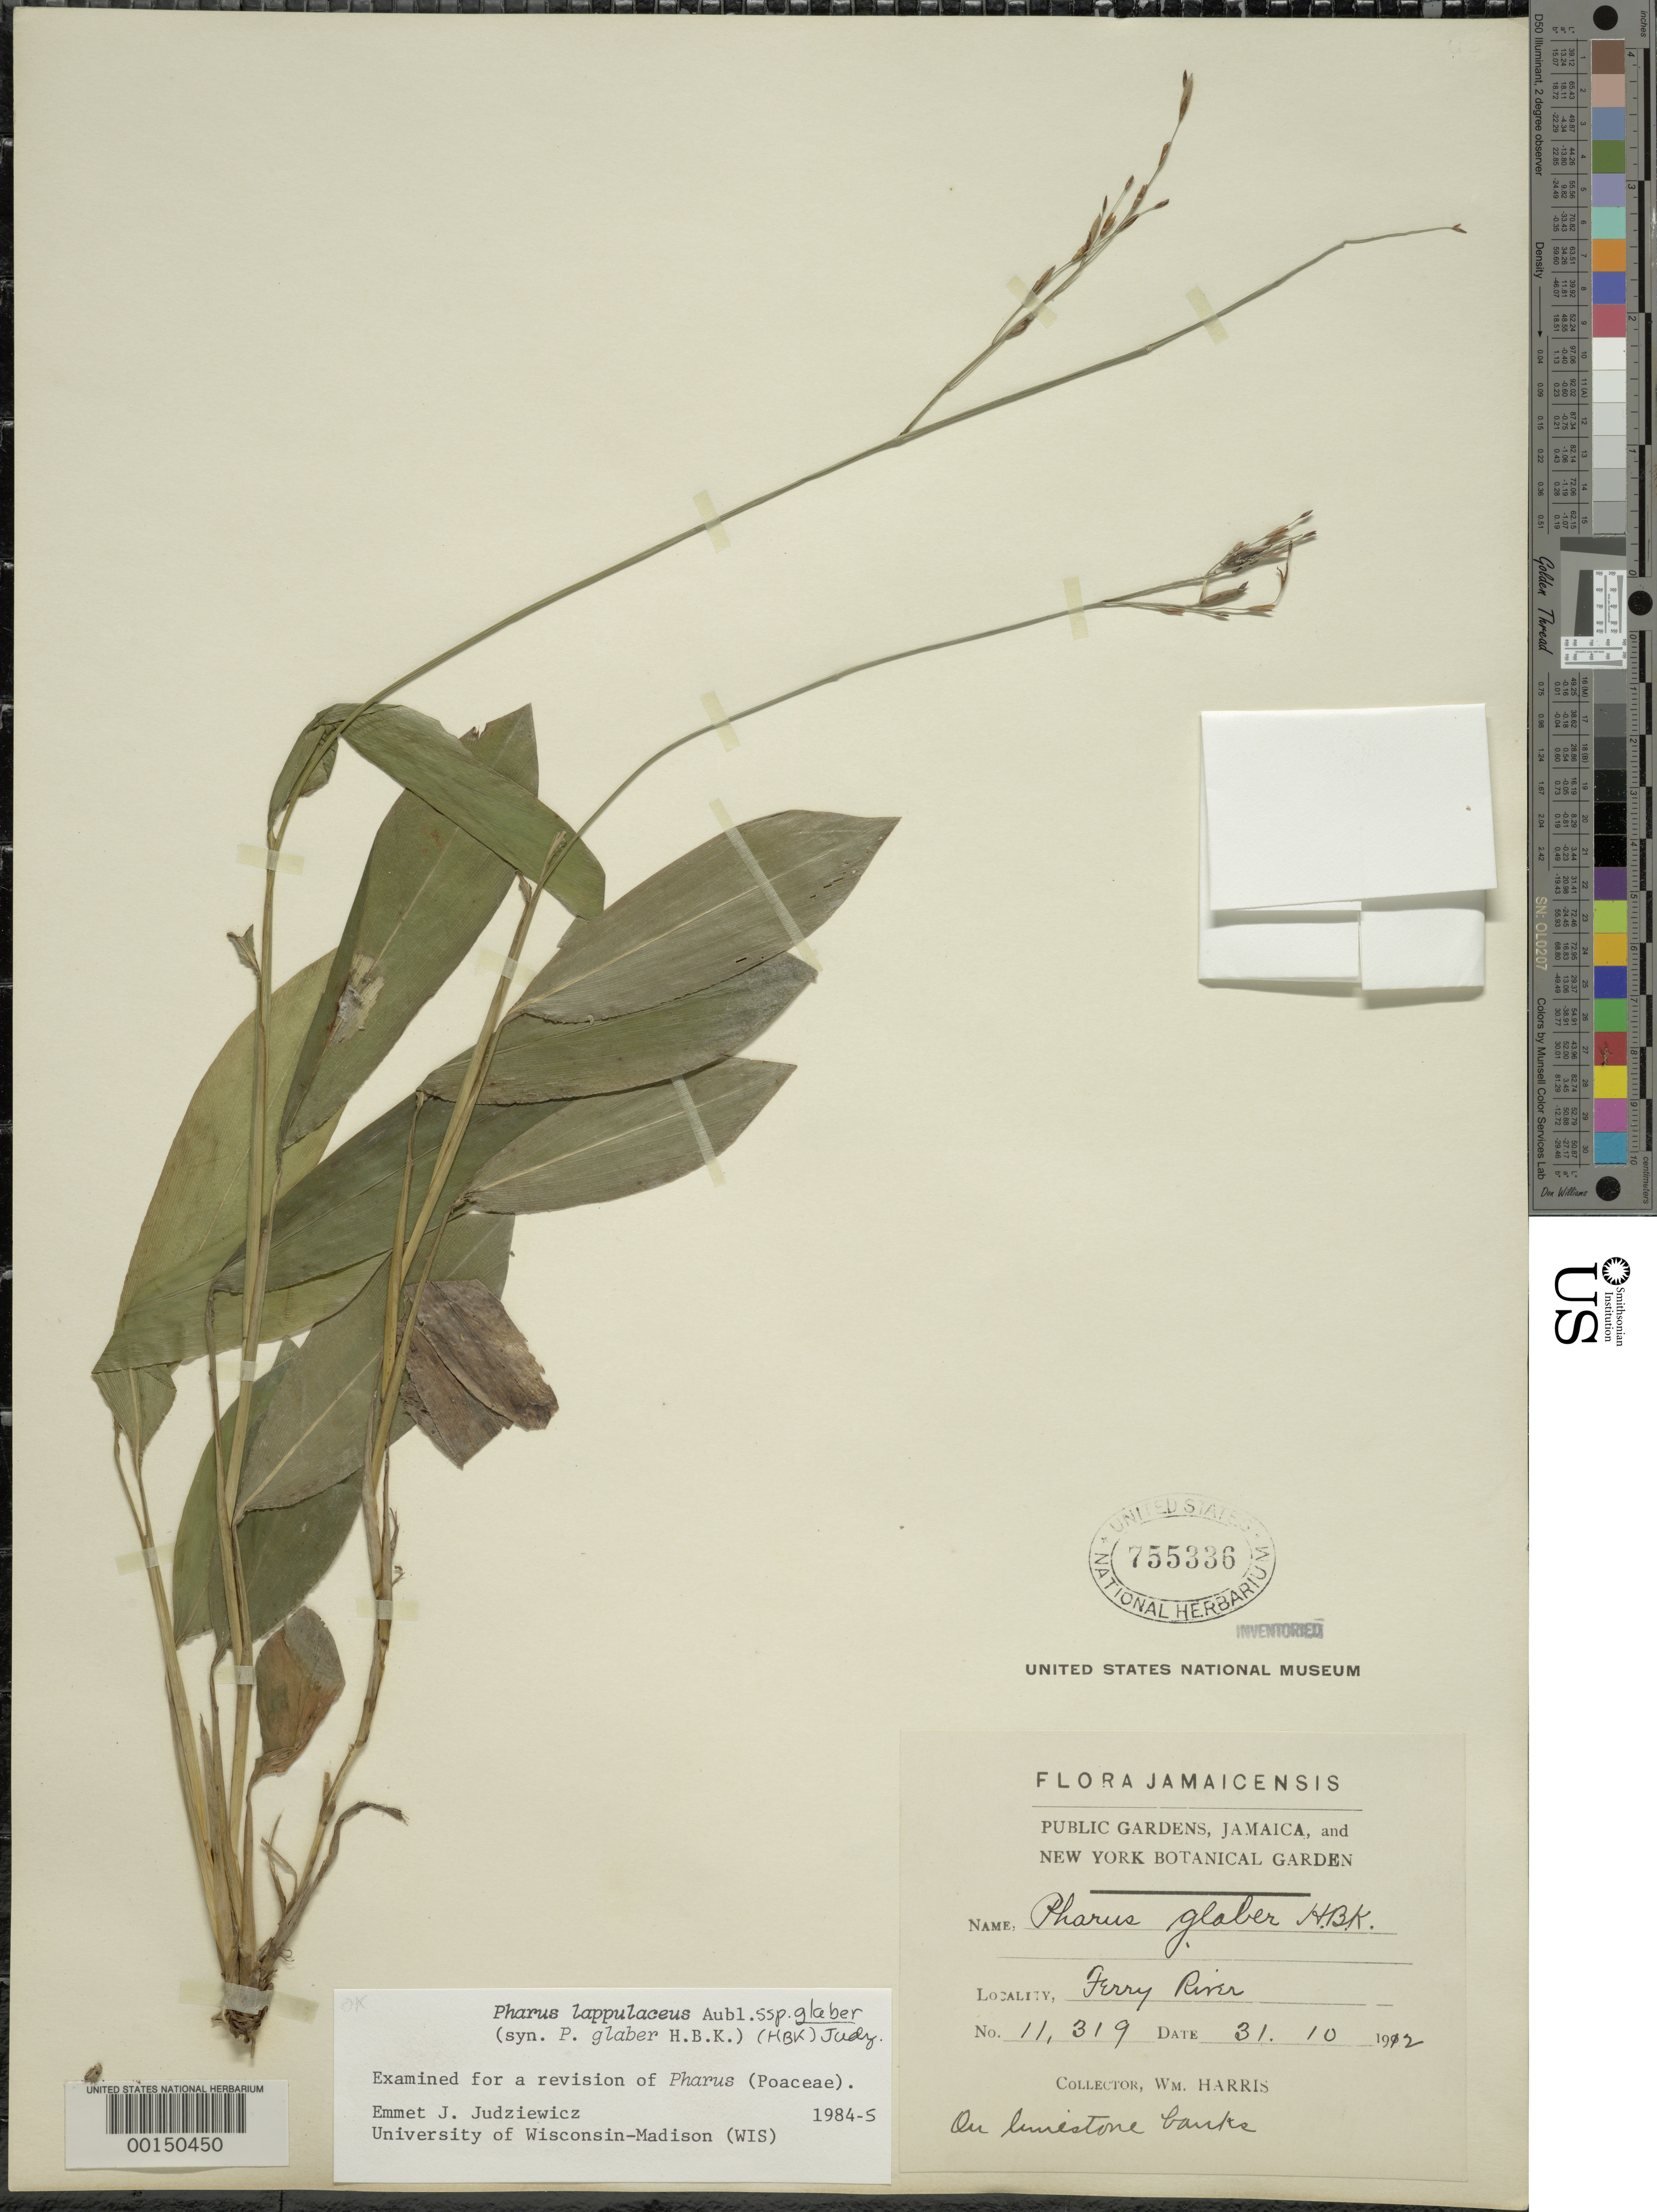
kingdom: Plantae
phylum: Tracheophyta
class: Liliopsida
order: Poales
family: Poaceae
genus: Pharus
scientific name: Pharus lappulaceus subsp. glaber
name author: (Kunth) Judz.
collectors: W. H. Harris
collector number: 11319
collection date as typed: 31 Oct 1912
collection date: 1912-10-31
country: Jamaica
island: Greater Antilles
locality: Ferry river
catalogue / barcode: US 755336